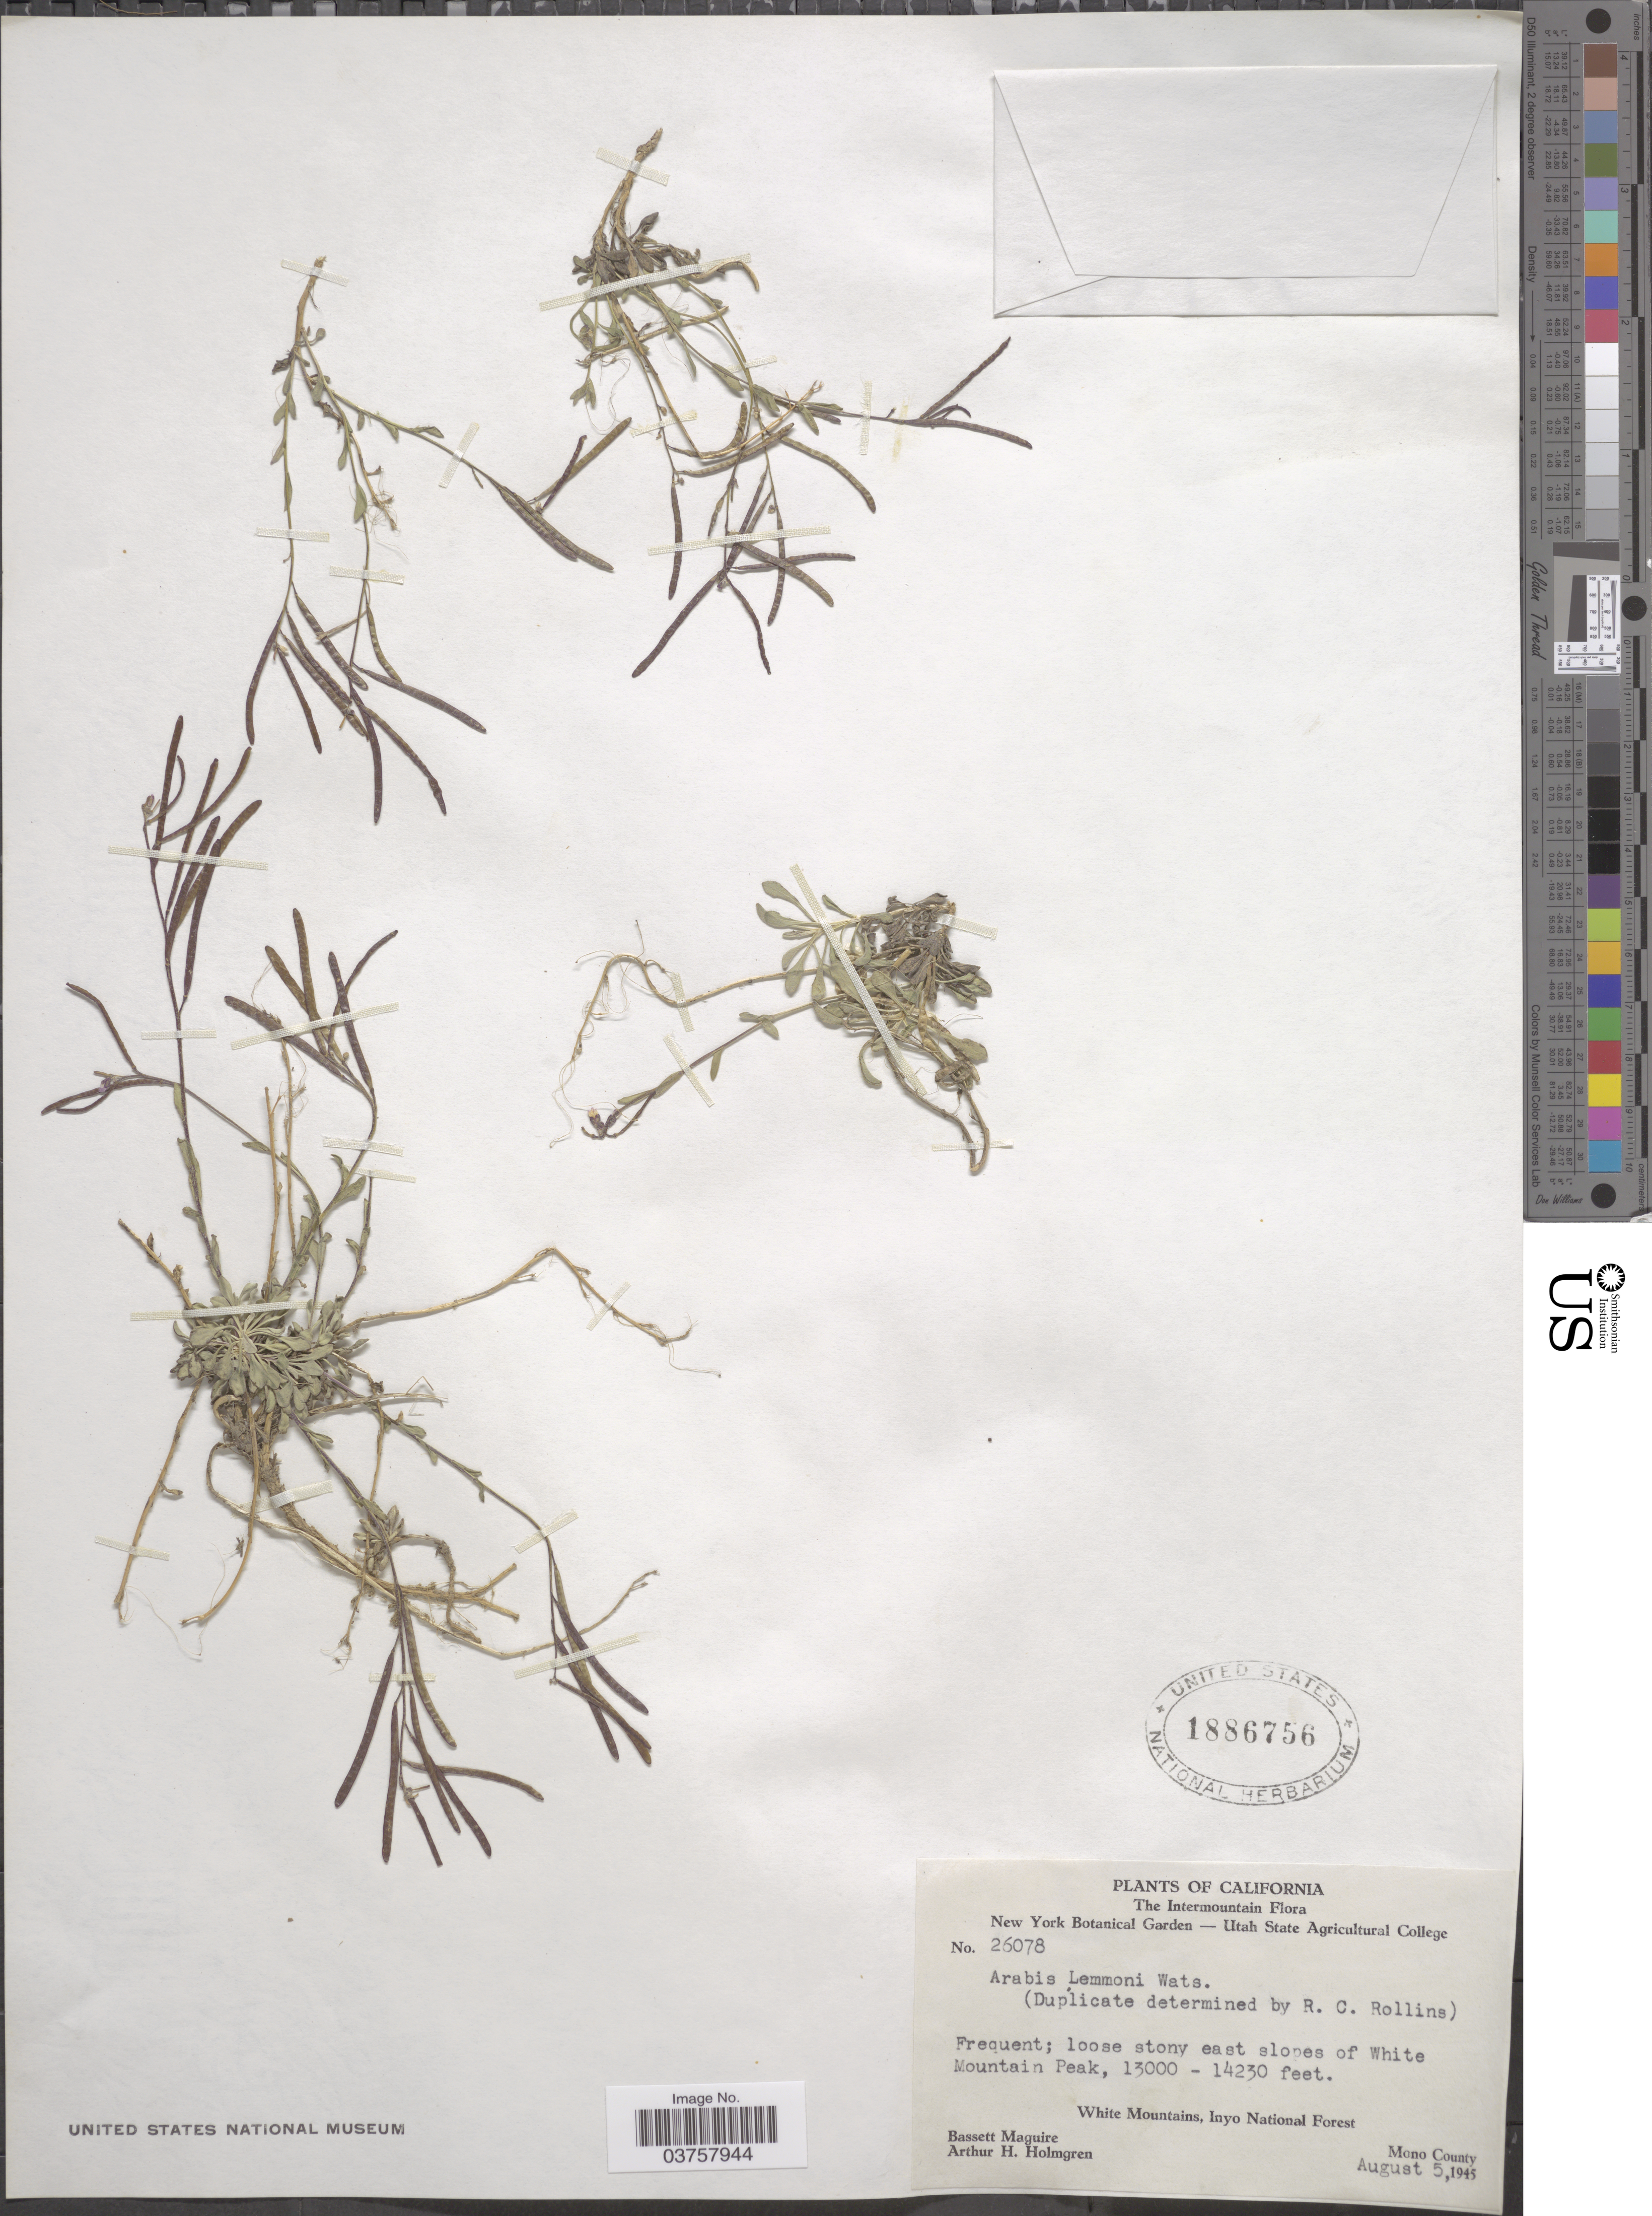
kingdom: Plantae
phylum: Tracheophyta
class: Magnoliopsida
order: Brassicales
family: Brassicaceae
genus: Arabis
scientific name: Arabis lemmonii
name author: S. Watson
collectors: B. Maguire & A. H. Holmgren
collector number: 26078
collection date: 1945-08-05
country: United States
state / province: California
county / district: Mono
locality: The Intermountain. Loose stony east slopes of White Mountain Peak, White Mountains, Inyo National Forest, Mono County.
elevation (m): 3962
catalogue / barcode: US 1886756